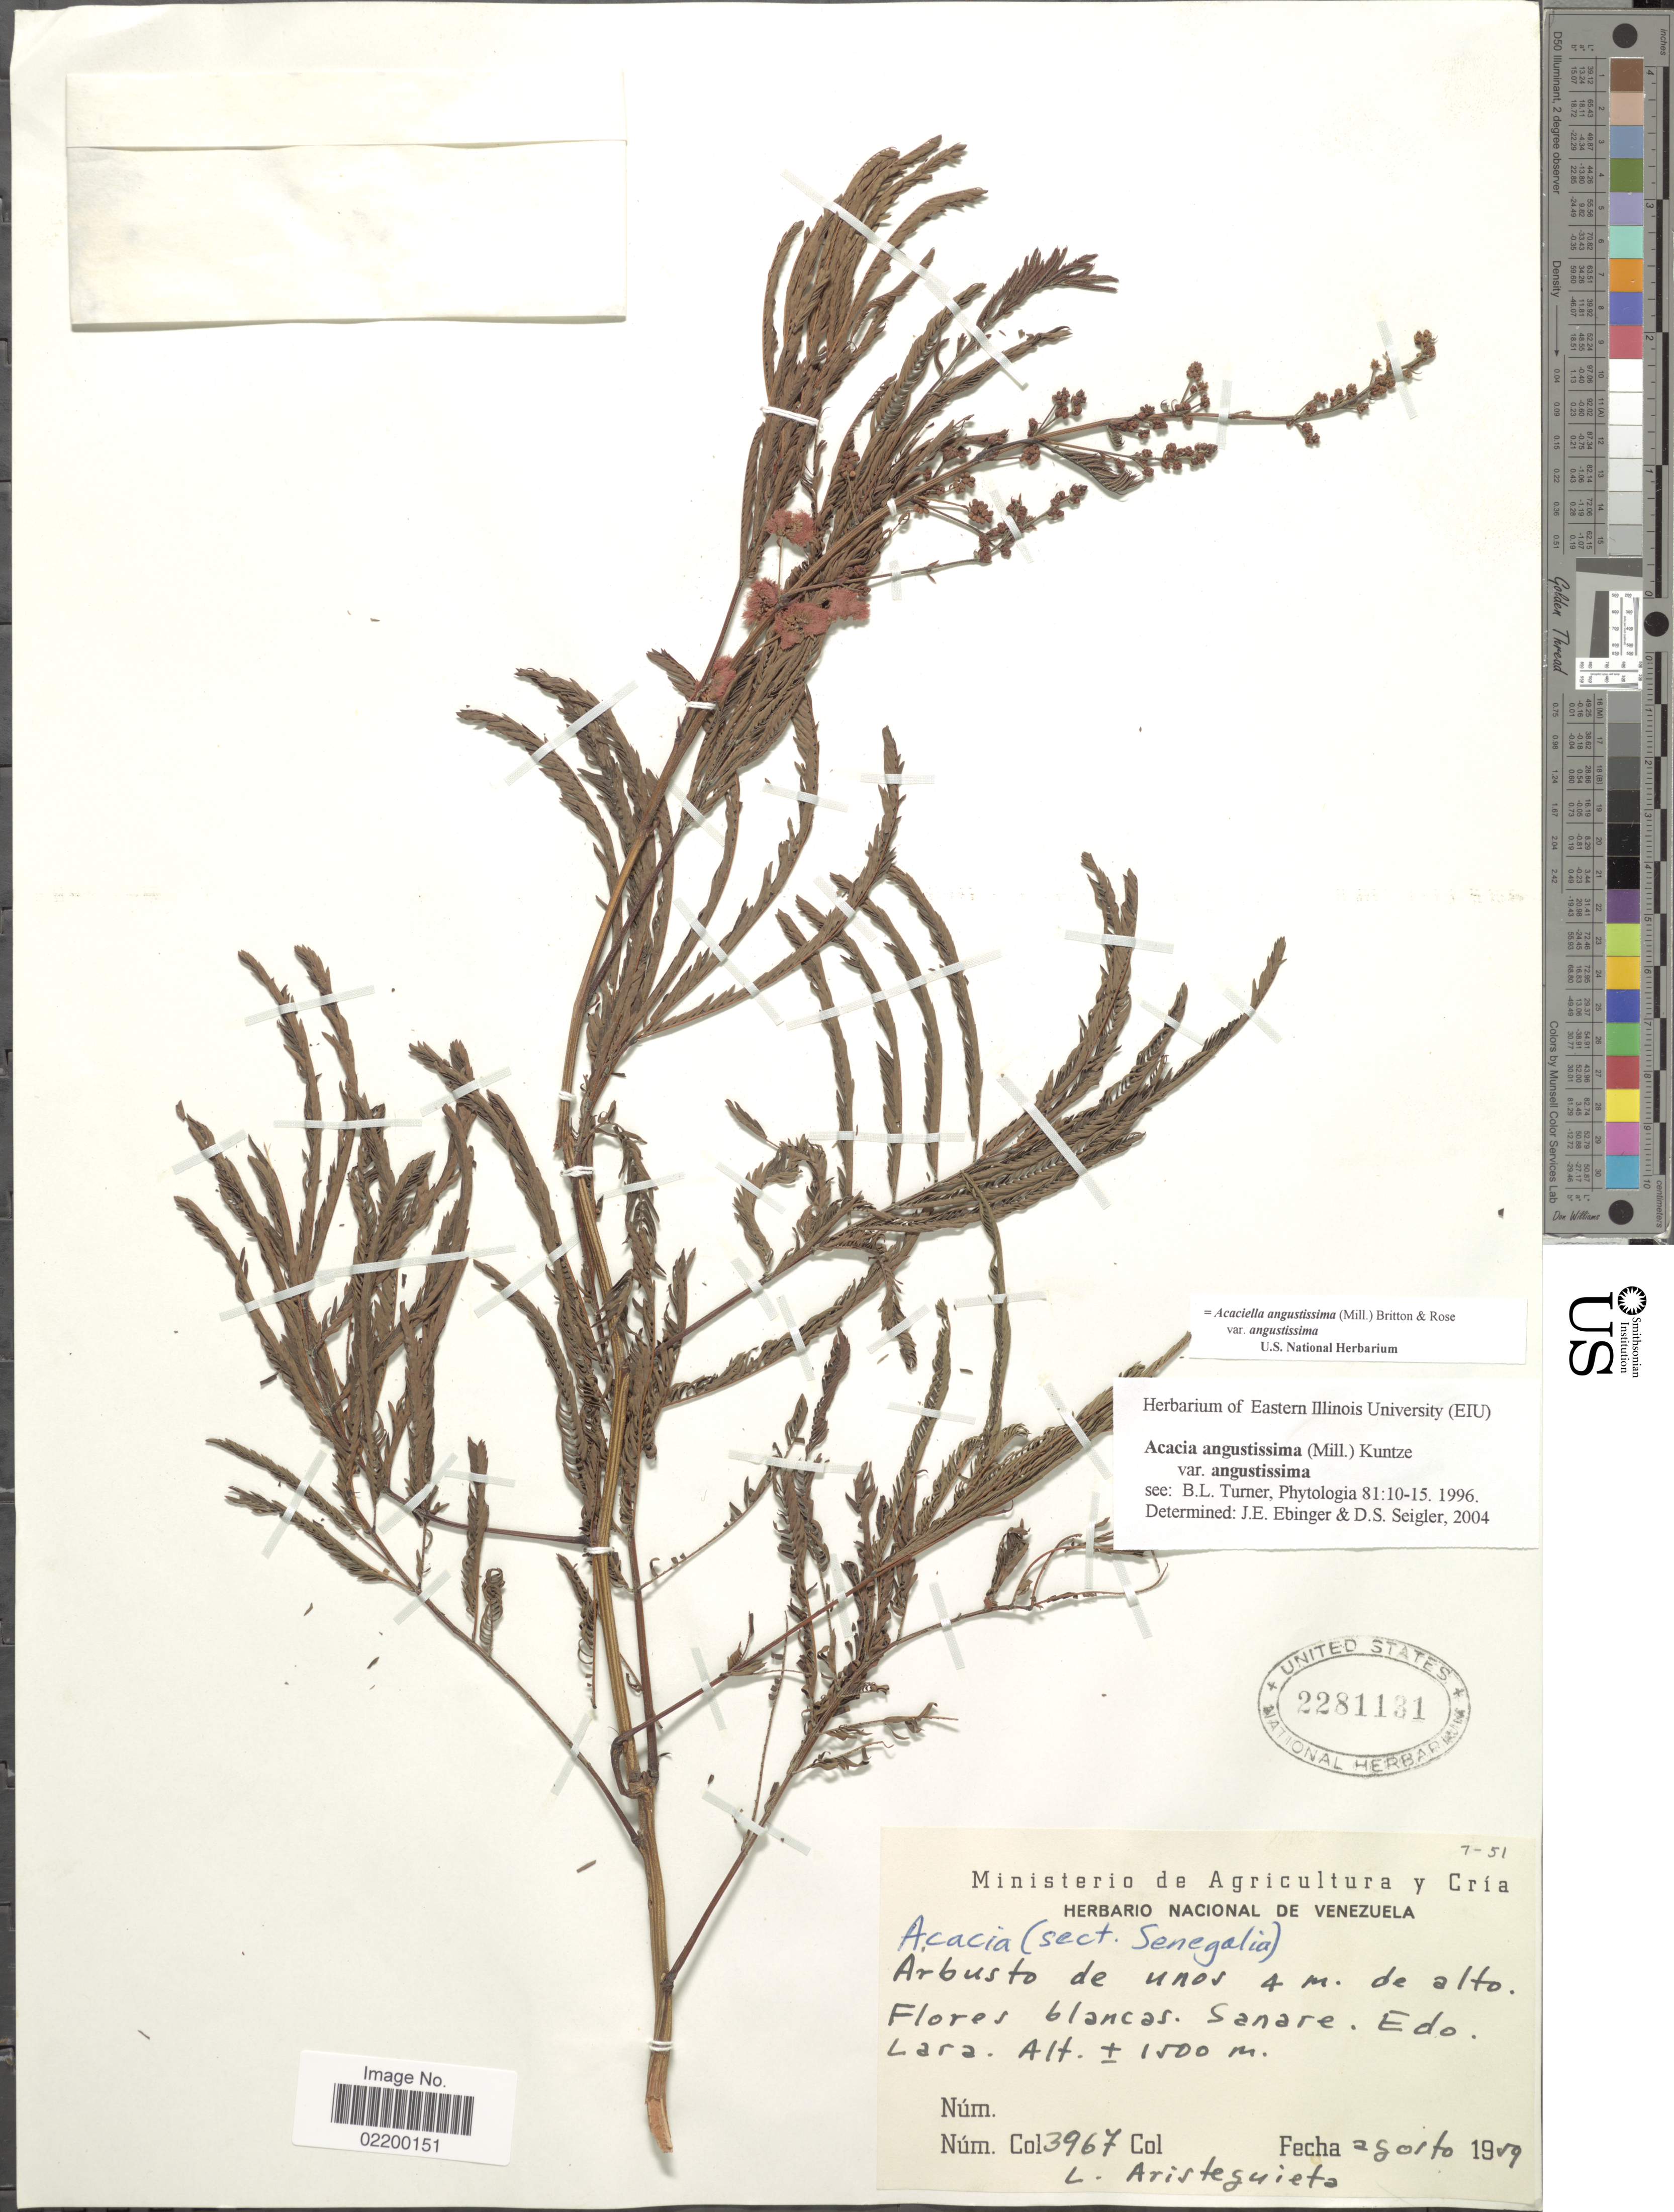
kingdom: Plantae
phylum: Tracheophyta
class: Magnoliopsida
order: Fabales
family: Fabaceae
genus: Acaciella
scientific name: Acaciella angustissima var. angustissima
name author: (Mill.) Britton & Rose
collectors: L. Aristeguieta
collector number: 3967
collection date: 1959-08-02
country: Venezuela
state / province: Lara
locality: Edo. Lara.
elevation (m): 1500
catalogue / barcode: US 2281131